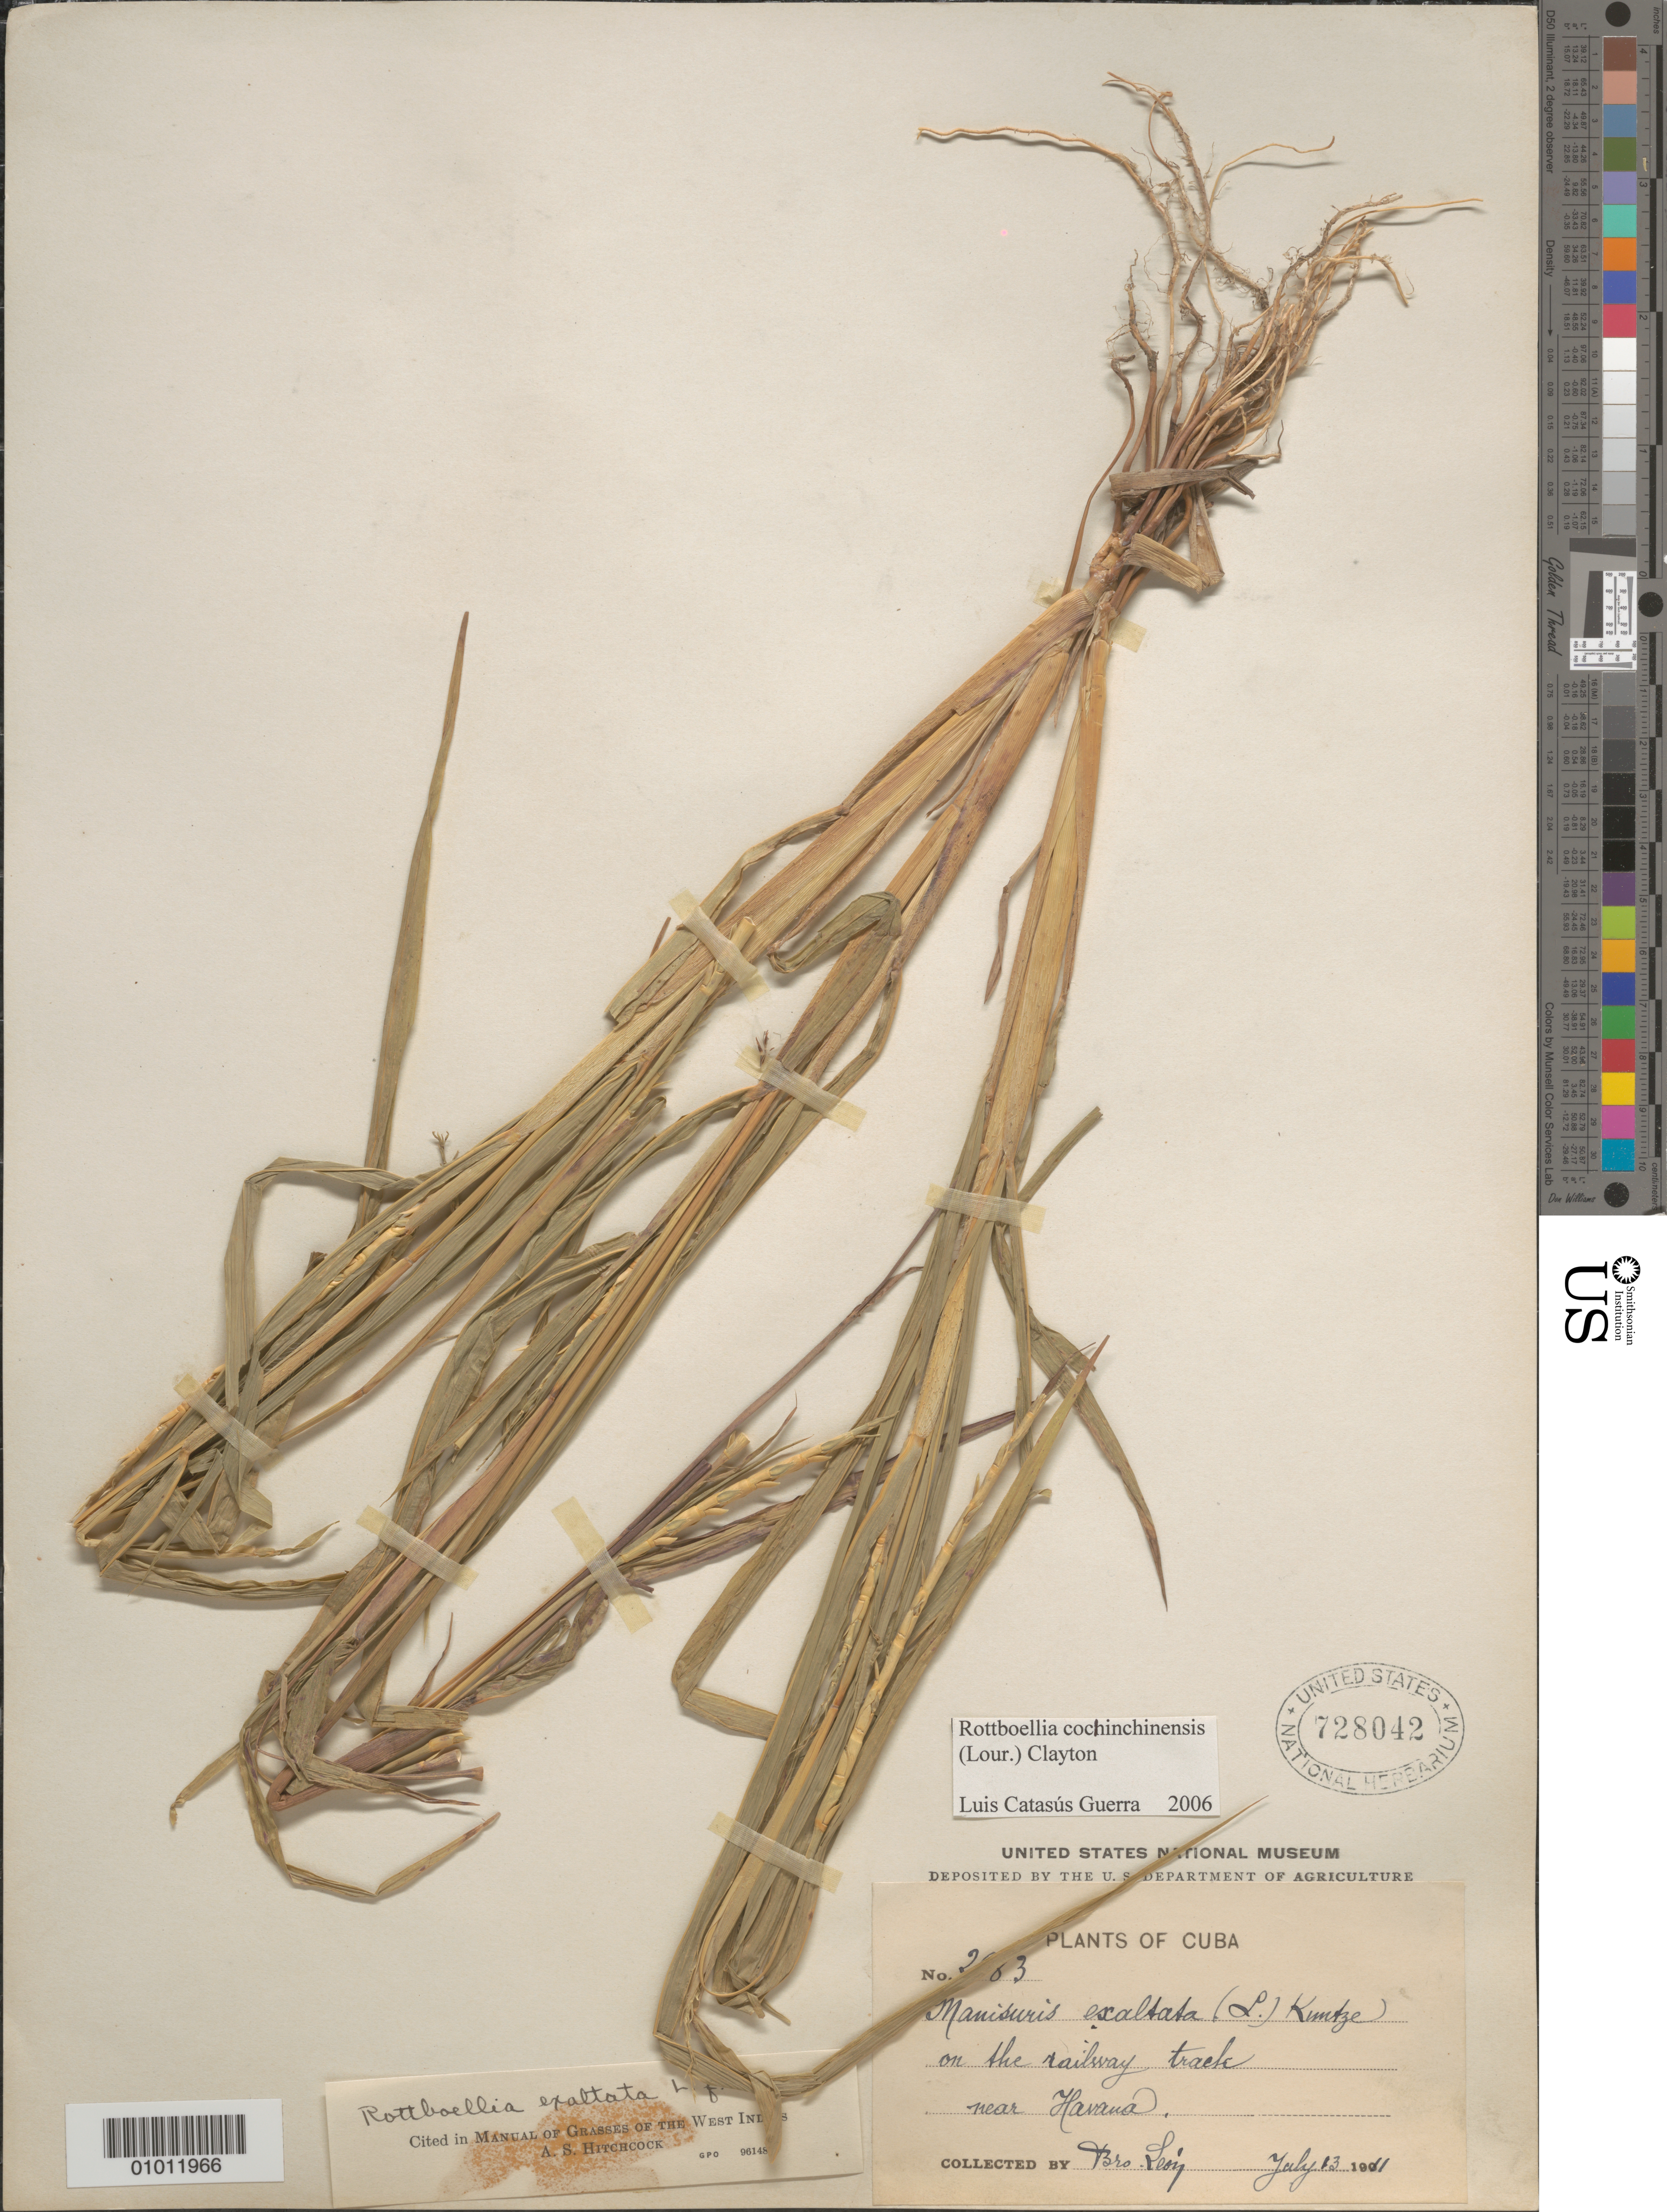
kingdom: Plantae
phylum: Tracheophyta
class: Liliopsida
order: Poales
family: Poaceae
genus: Rottboellia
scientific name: Rottboellia cochinchinensis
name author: (Lour.) Clayton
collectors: Bro. León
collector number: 2683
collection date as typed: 13 Jul 1911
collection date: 1911-07-13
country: Cuba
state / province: La Habana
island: Cuba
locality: On the railway track near Havana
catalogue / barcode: US 728042